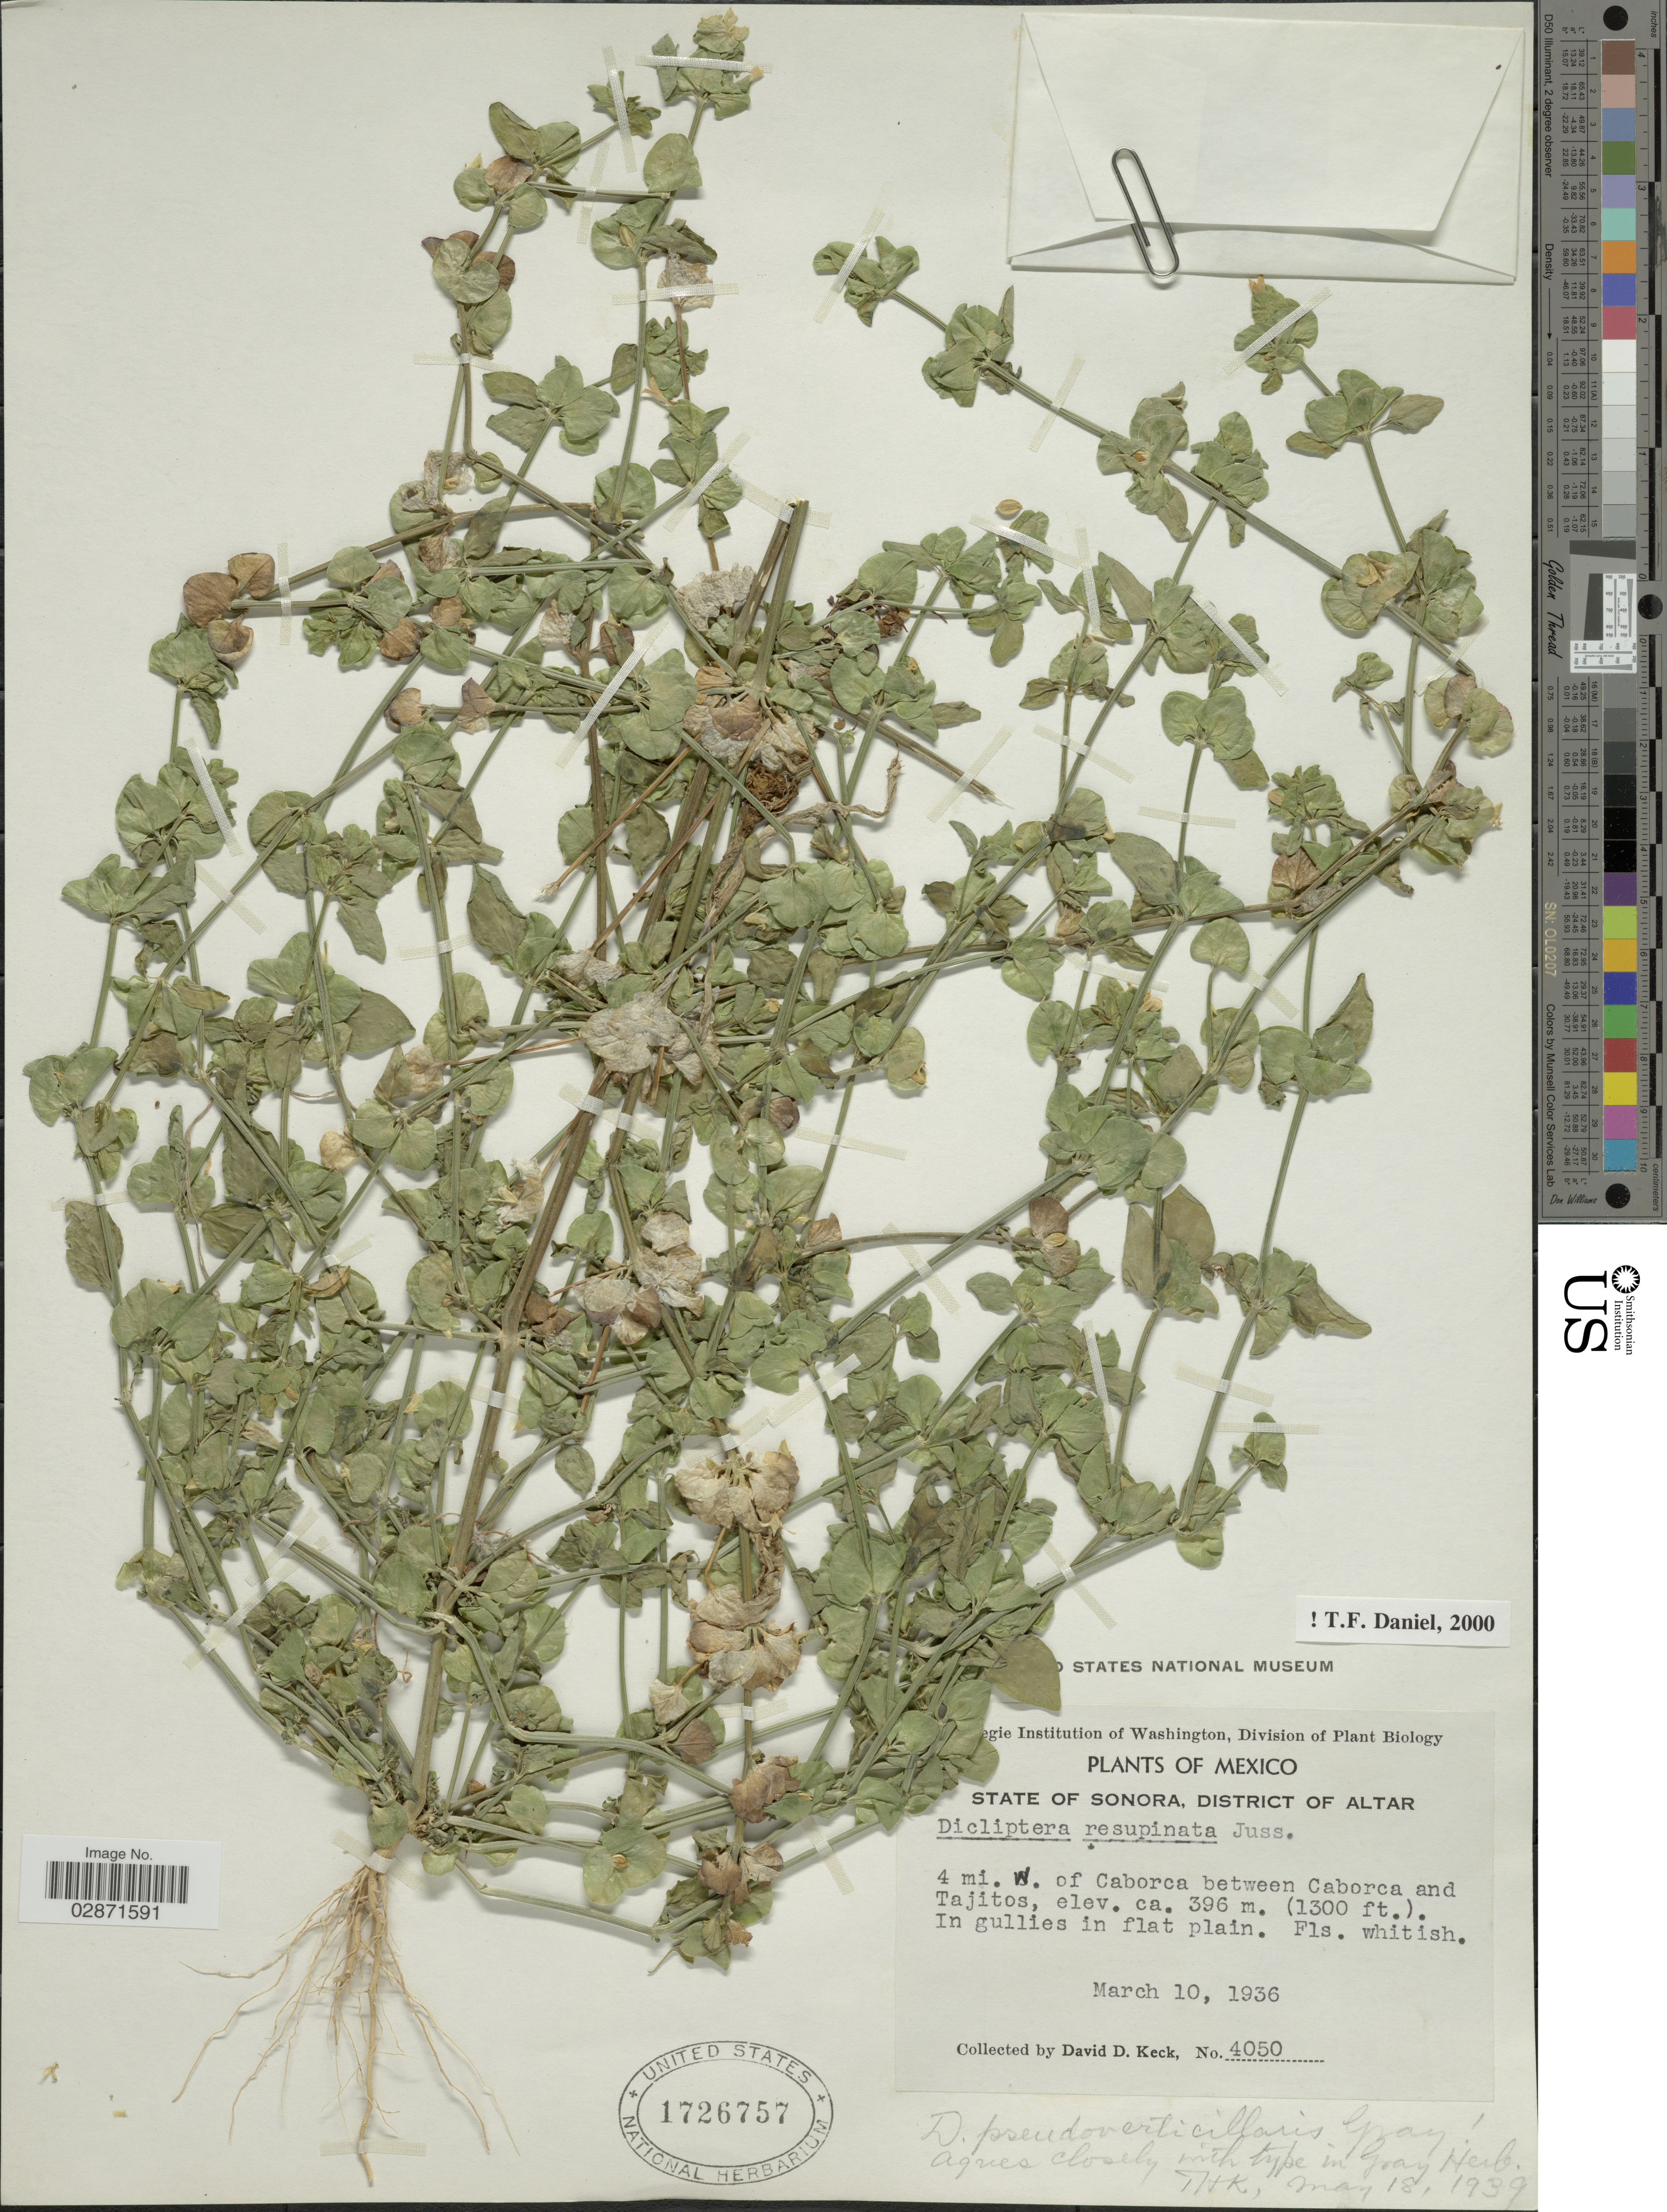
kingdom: Plantae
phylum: Tracheophyta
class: Magnoliopsida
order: Lamiales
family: Acanthaceae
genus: Dicliptera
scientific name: Dicliptera resupinata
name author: (Vahl) Juss.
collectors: D. D. Keck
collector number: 4050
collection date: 1936-03-10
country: Mexico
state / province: Sonora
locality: State of Sonora, District of Altar, 4 mi. W. of Caborca between Caborca and Tajitos.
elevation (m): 396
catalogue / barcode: US 1726757